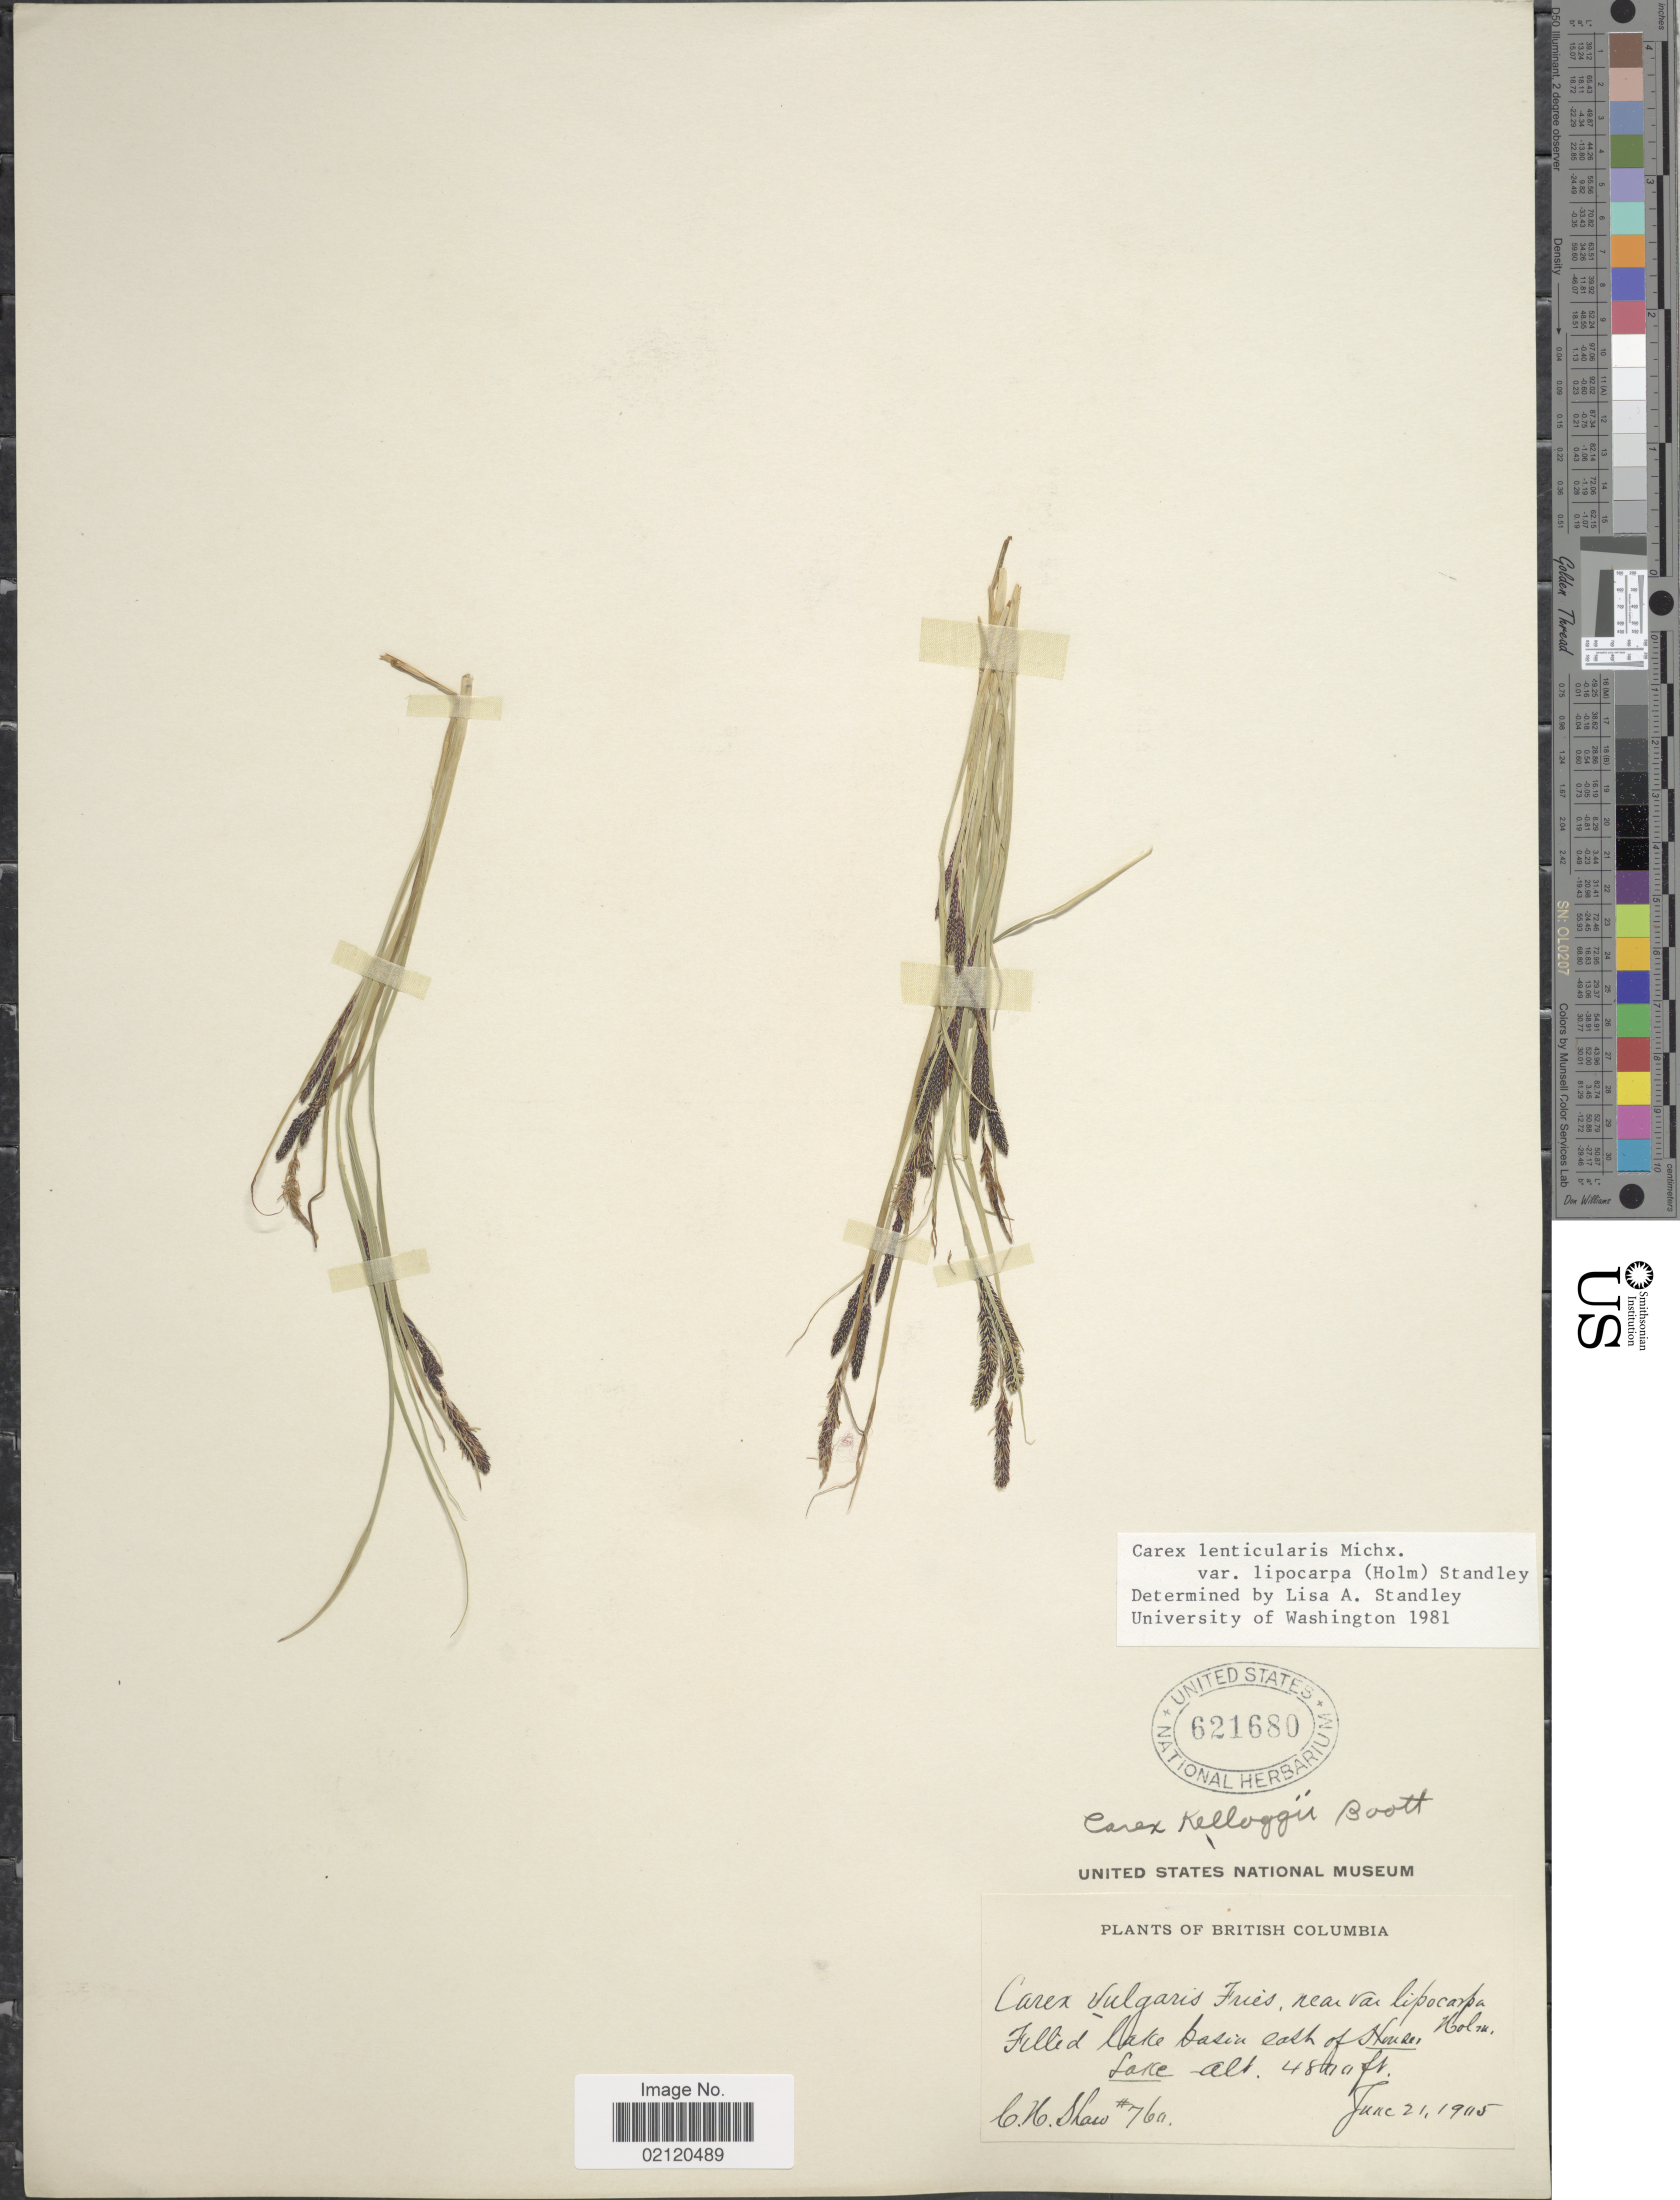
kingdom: Plantae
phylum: Tracheophyta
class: Liliopsida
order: Poales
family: Cyperaceae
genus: Carex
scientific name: Carex kelloggii var. kelloggii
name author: W. Boott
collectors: C. H. Shaw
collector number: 76a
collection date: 1905-06-21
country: Canada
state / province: British Columbia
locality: Filled Lake basin east of Houser Lake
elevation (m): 1463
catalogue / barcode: US 621680